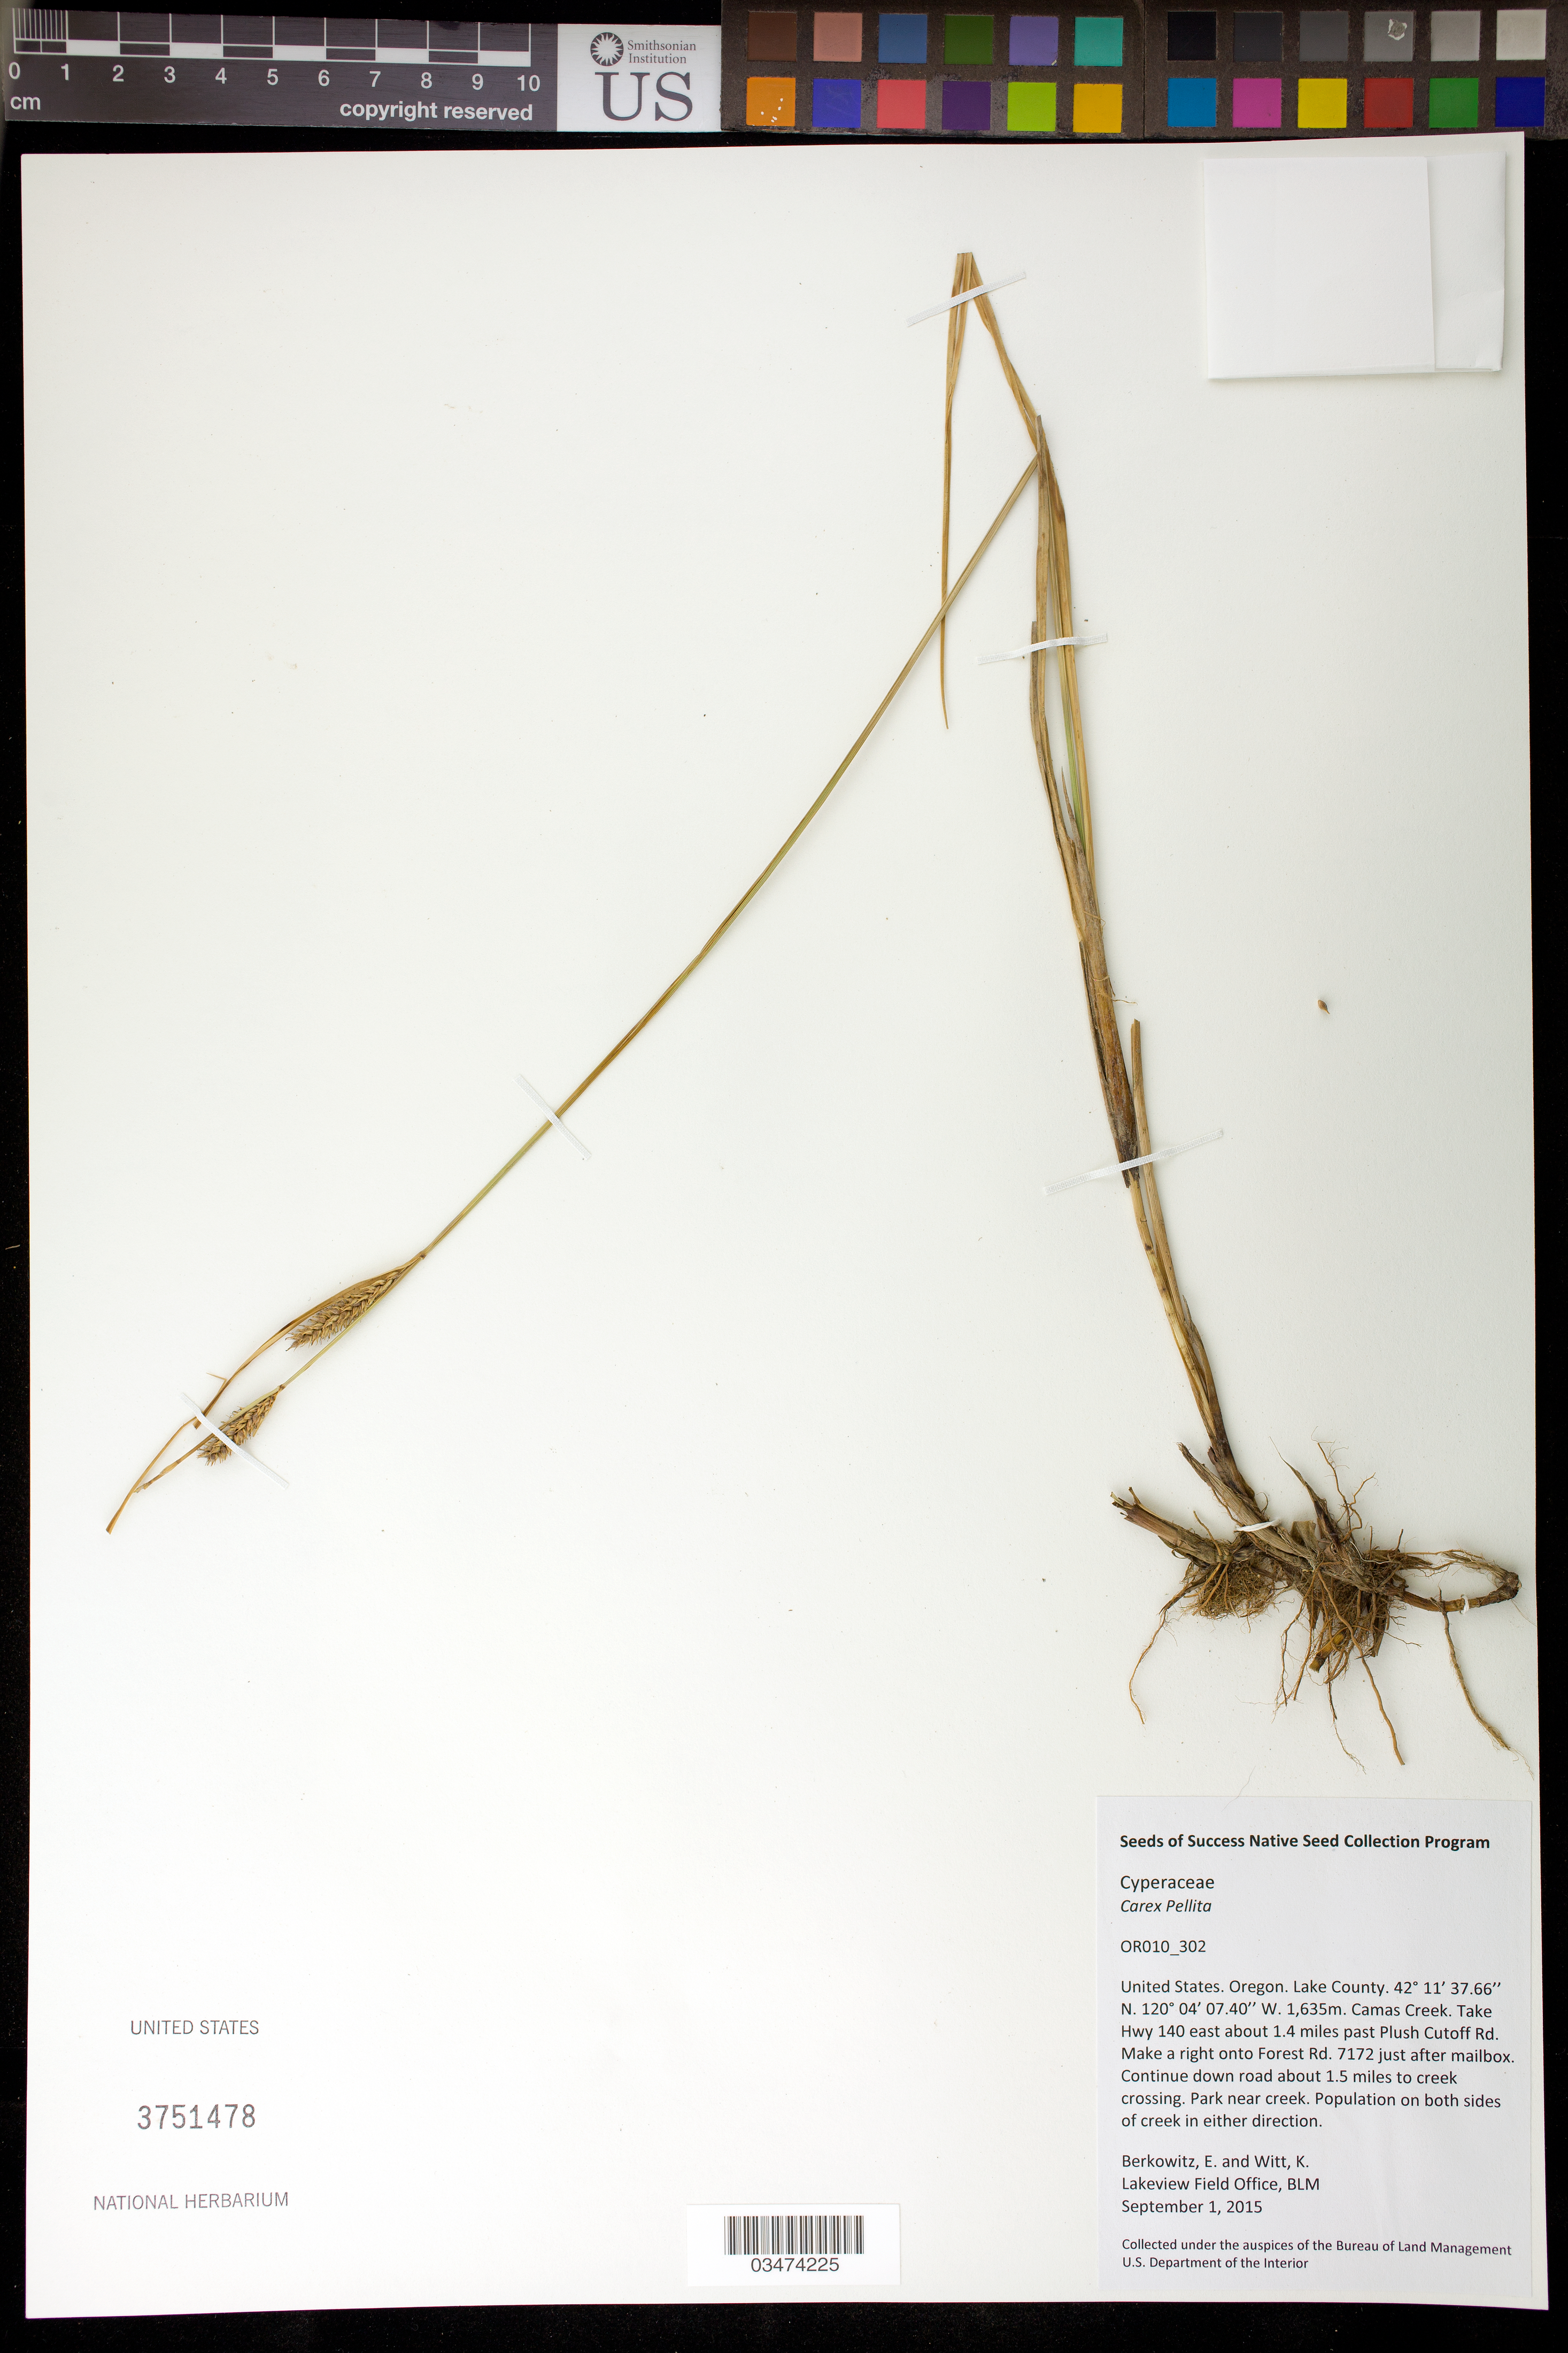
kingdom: Plantae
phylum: Tracheophyta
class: Liliopsida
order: Poales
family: Cyperaceae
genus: Carex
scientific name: Carex pellita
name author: Muhl. ex Willd.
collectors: E. Berkowitz & K. Witt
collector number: OR010-302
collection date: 2015-09-01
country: United States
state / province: Oregon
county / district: Lake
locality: Lakeview Resource Area, Camas Creek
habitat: Lower and upper stream banks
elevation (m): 498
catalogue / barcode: US 3754178